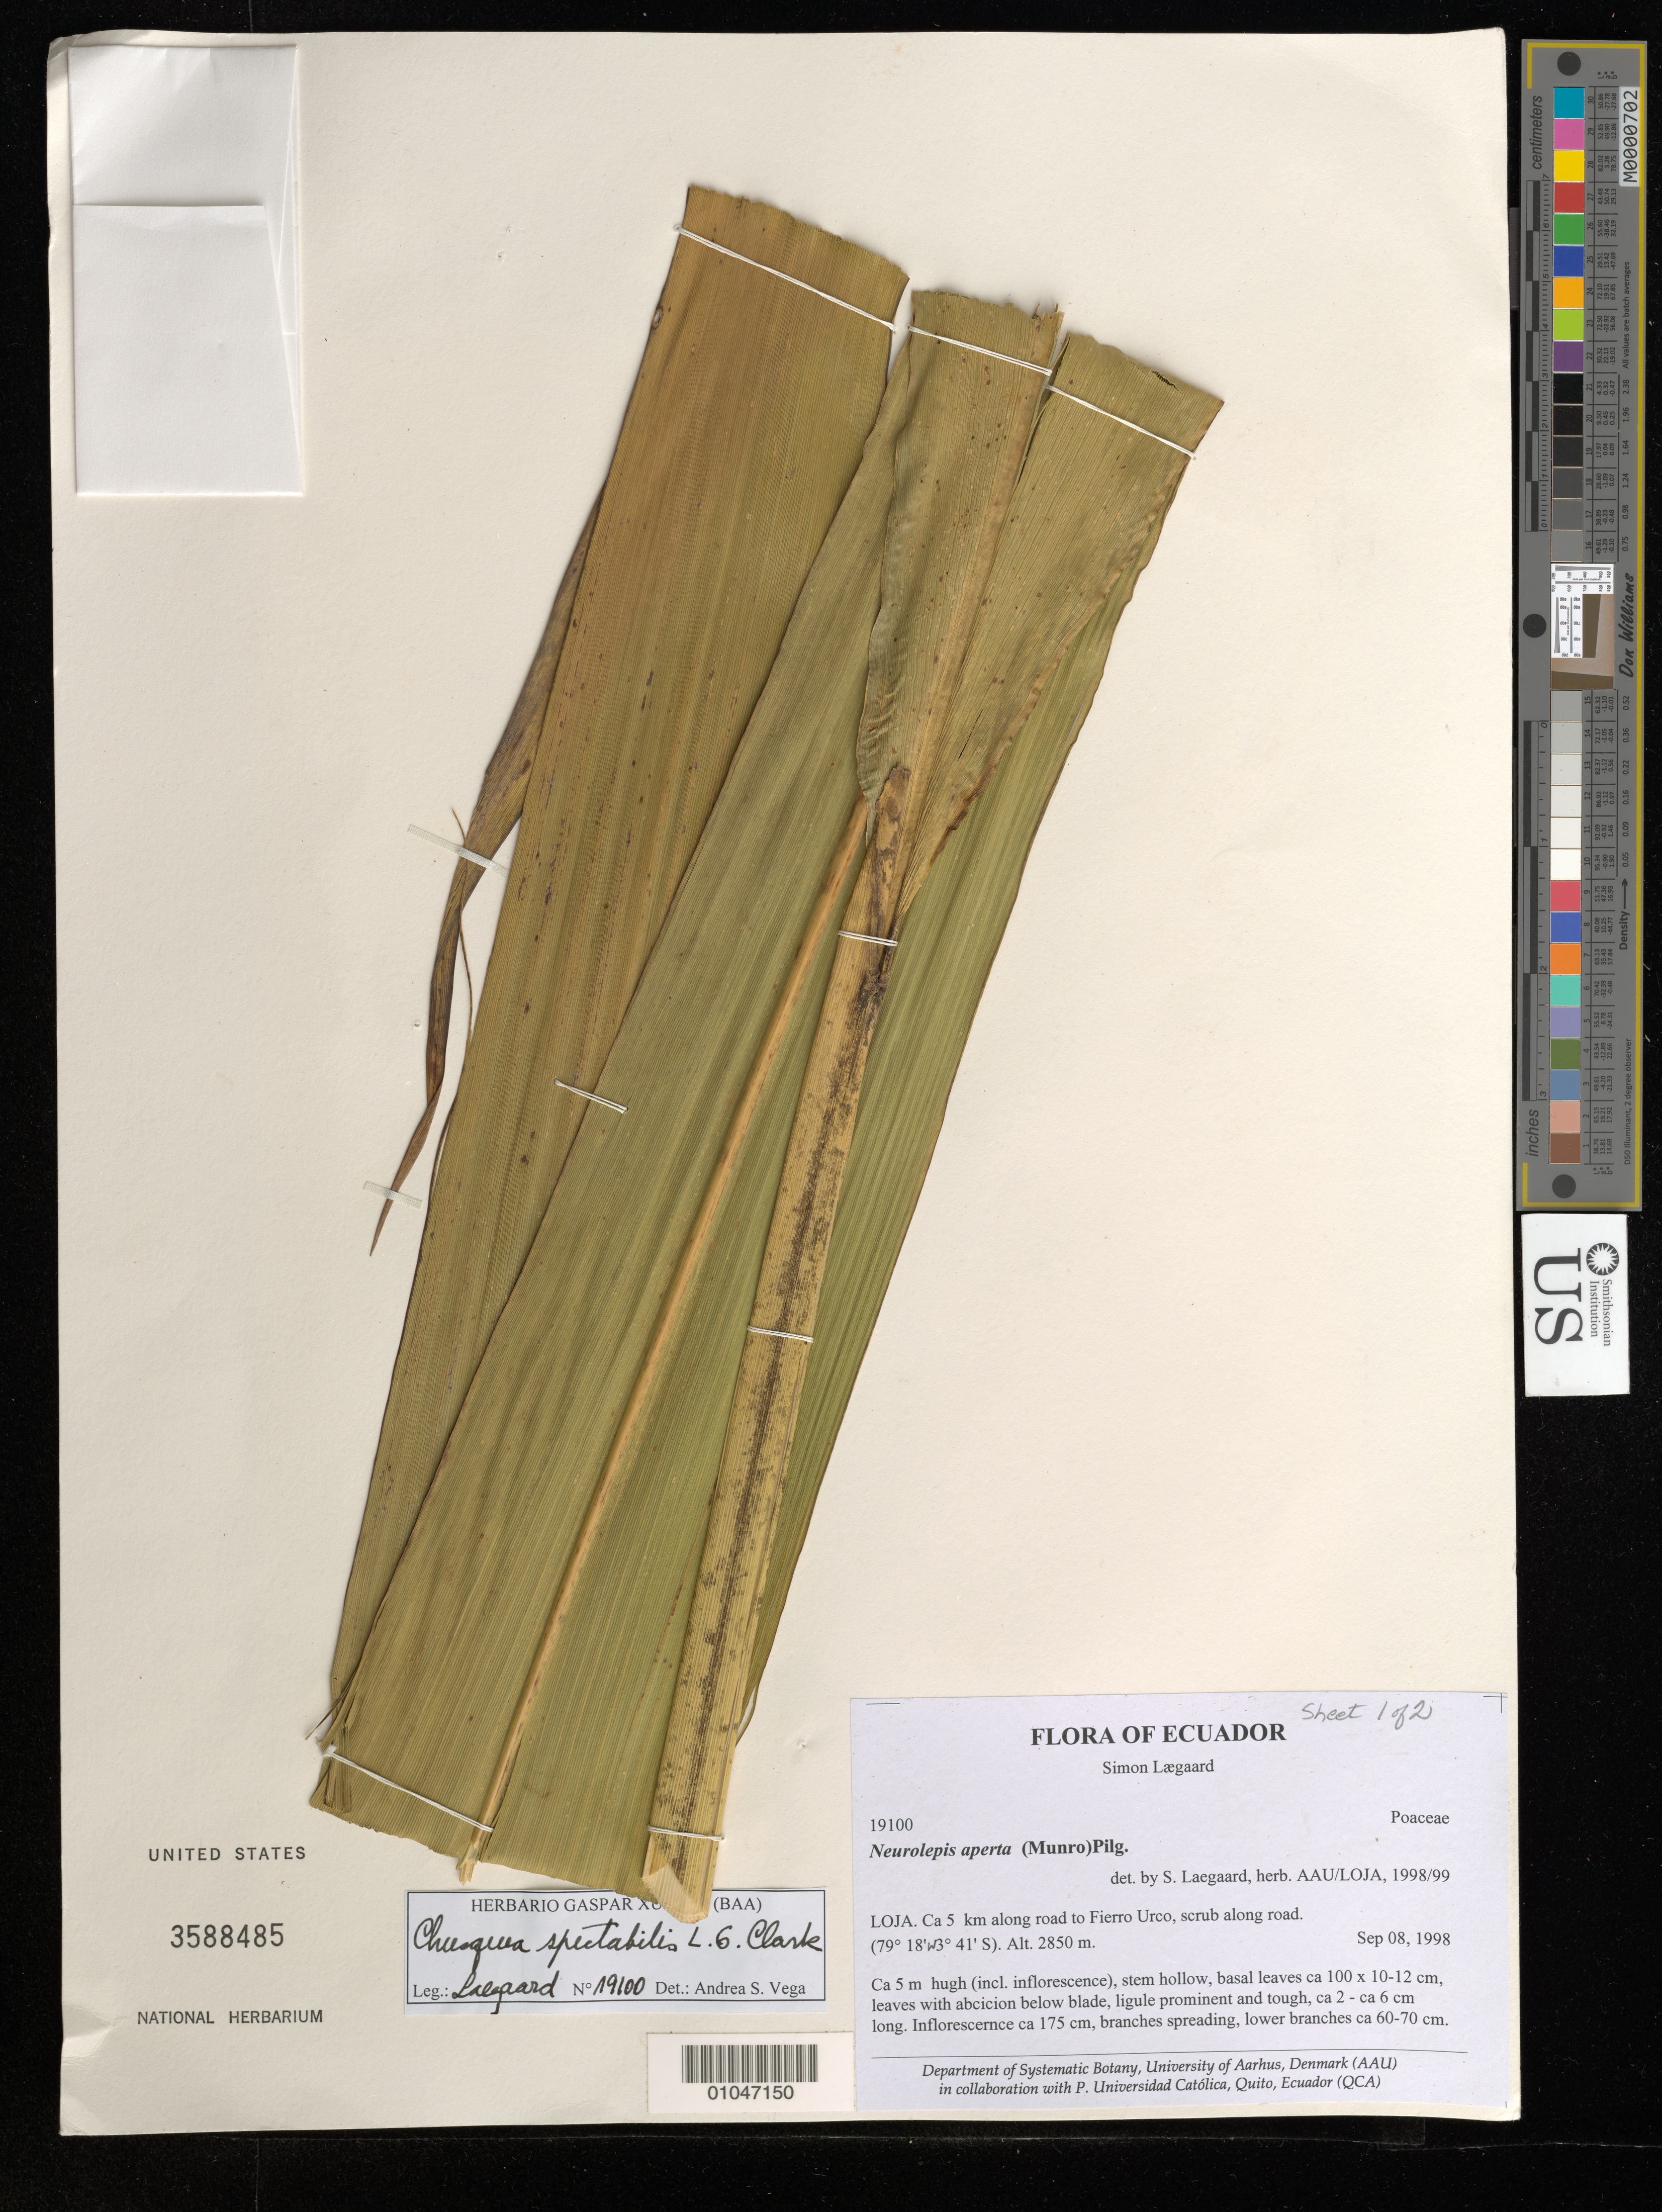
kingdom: Plantae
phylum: Tracheophyta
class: Liliopsida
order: Poales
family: Poaceae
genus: Chusquea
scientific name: Chusquea spectabilis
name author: L.G. Clark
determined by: Vega, A. S.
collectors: S. Lægaard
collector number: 19100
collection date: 1998-09-08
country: Ecuador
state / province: Loja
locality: ca 5 km along road to Fierro Urco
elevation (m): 2850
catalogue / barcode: US 3588485